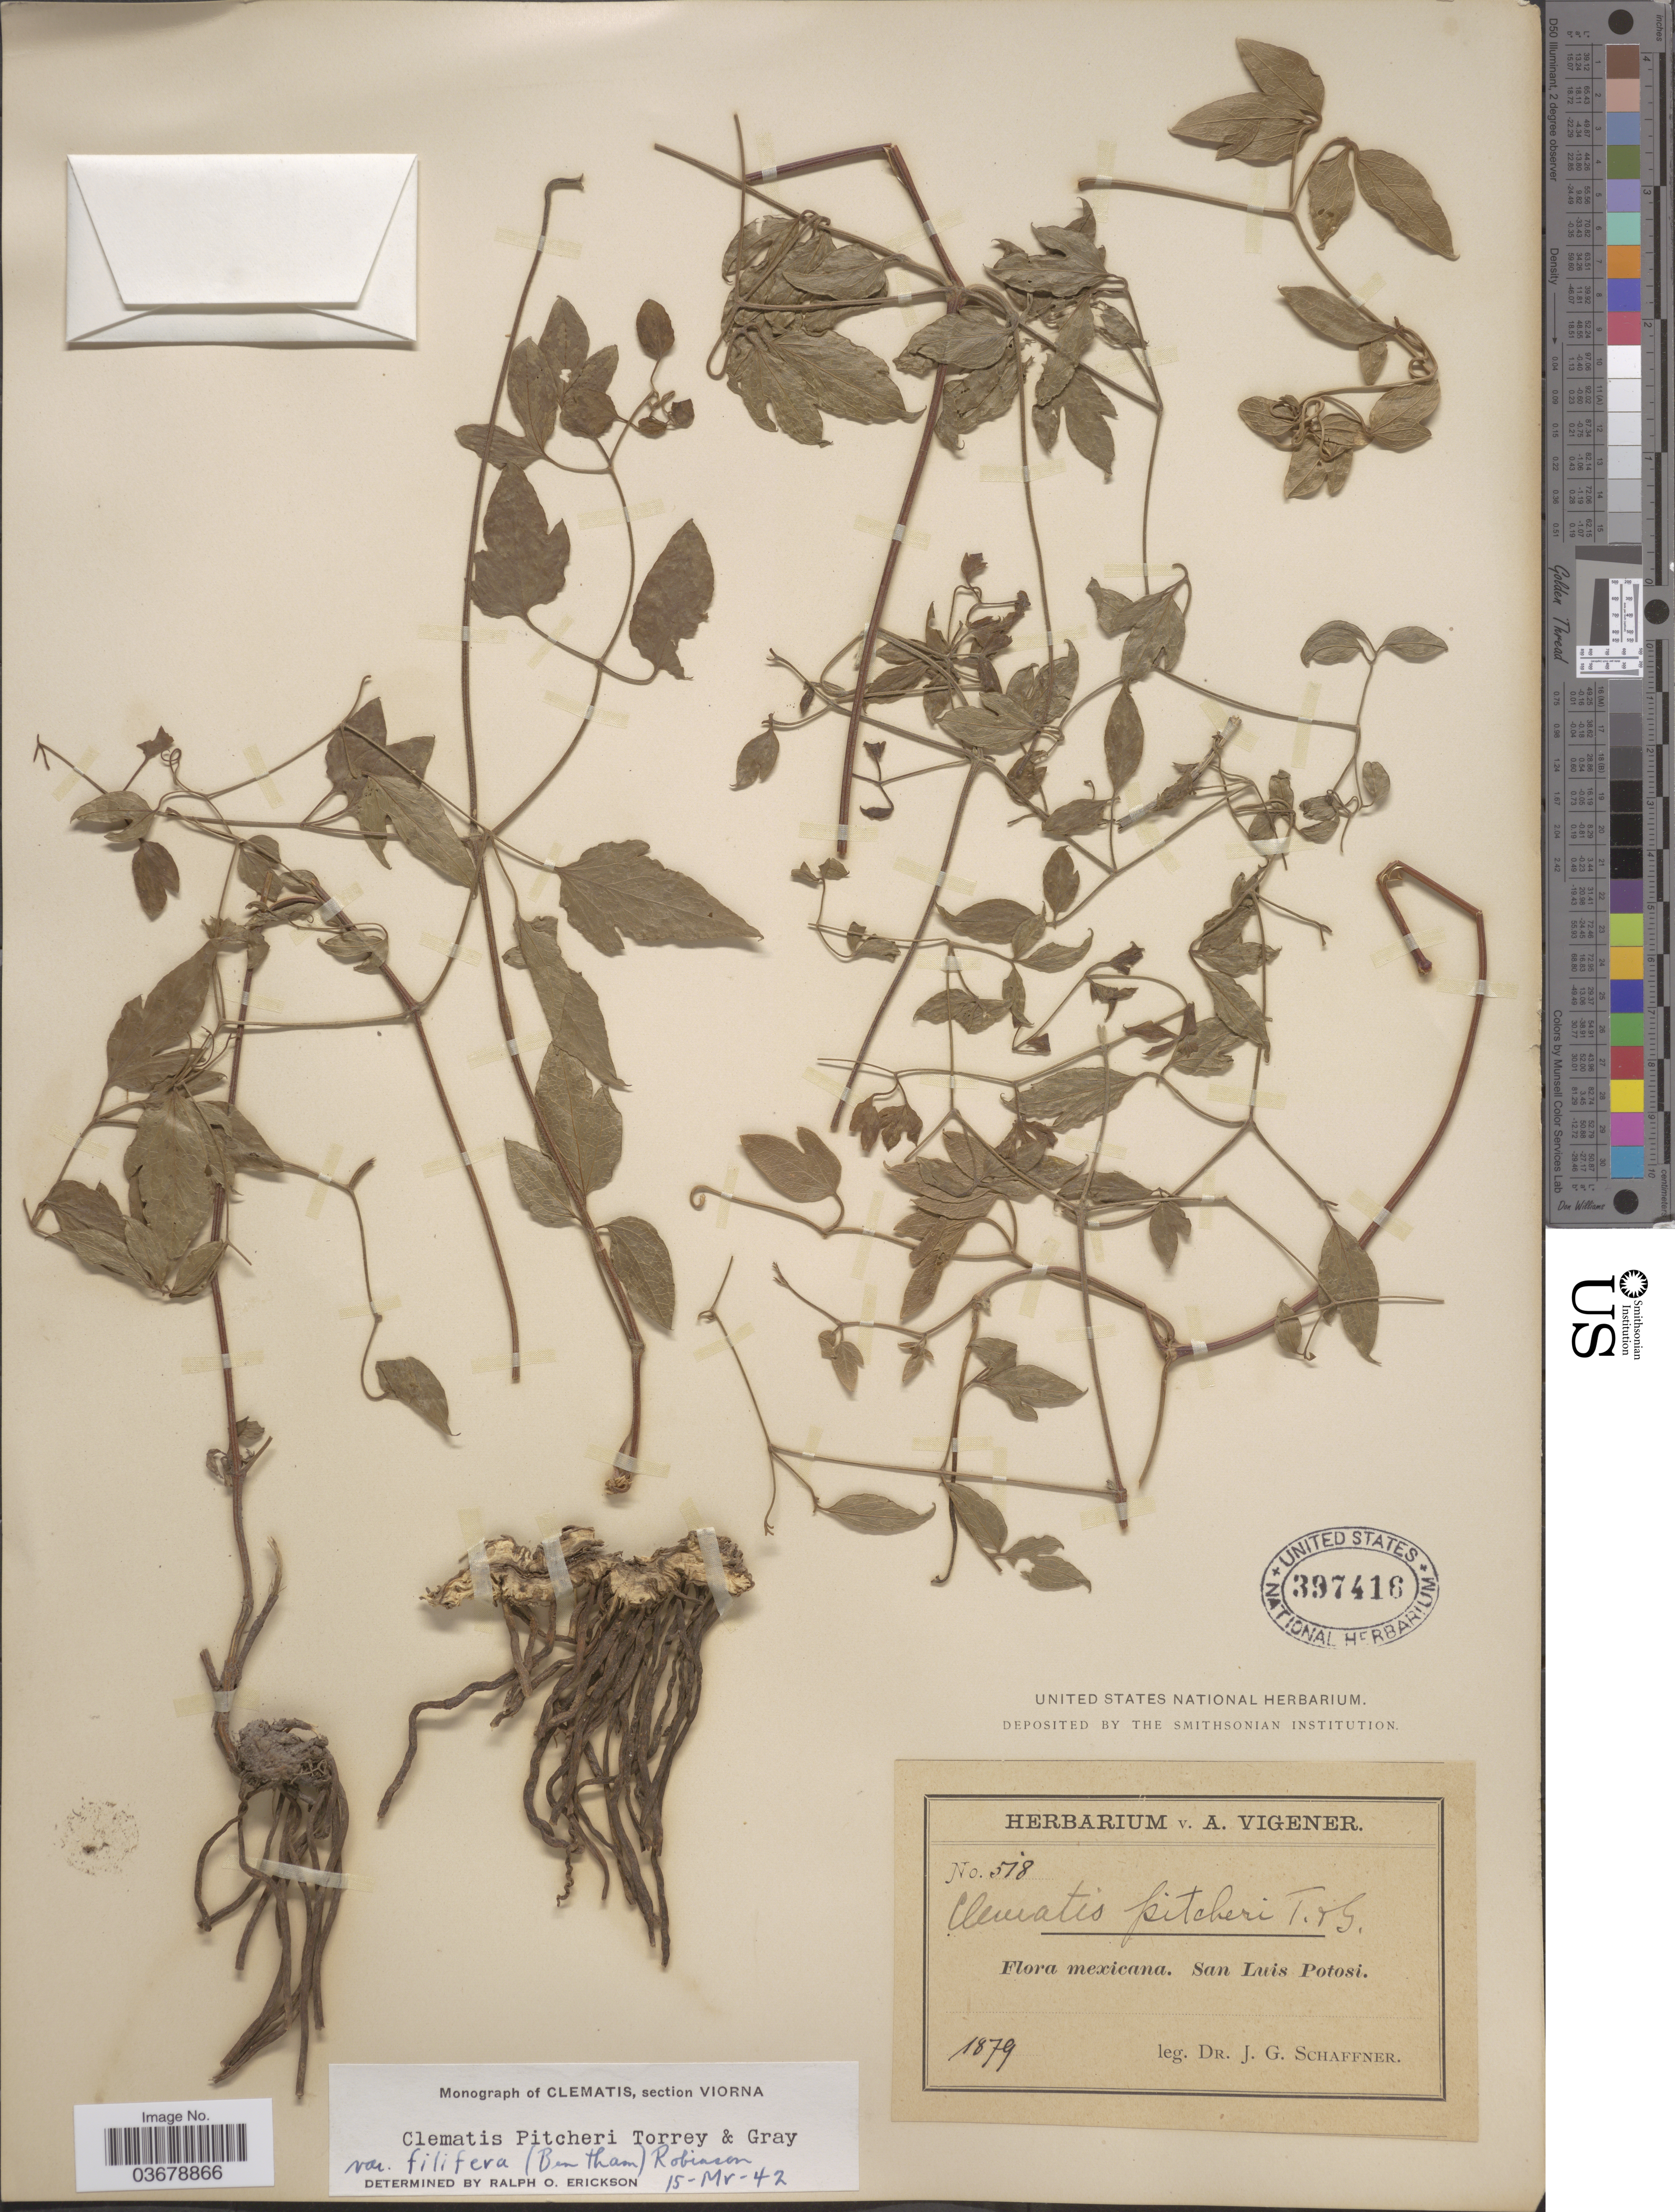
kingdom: Plantae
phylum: Tracheophyta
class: Magnoliopsida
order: Ranunculales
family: Ranunculaceae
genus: Clematis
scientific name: Clematis pitcheri var. filifera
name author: (Benth.) B.L. Rob.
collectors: Ex herb. v. A. Vigener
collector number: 518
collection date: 1879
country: Mexico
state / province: San Luis Potosí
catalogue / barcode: US 387416